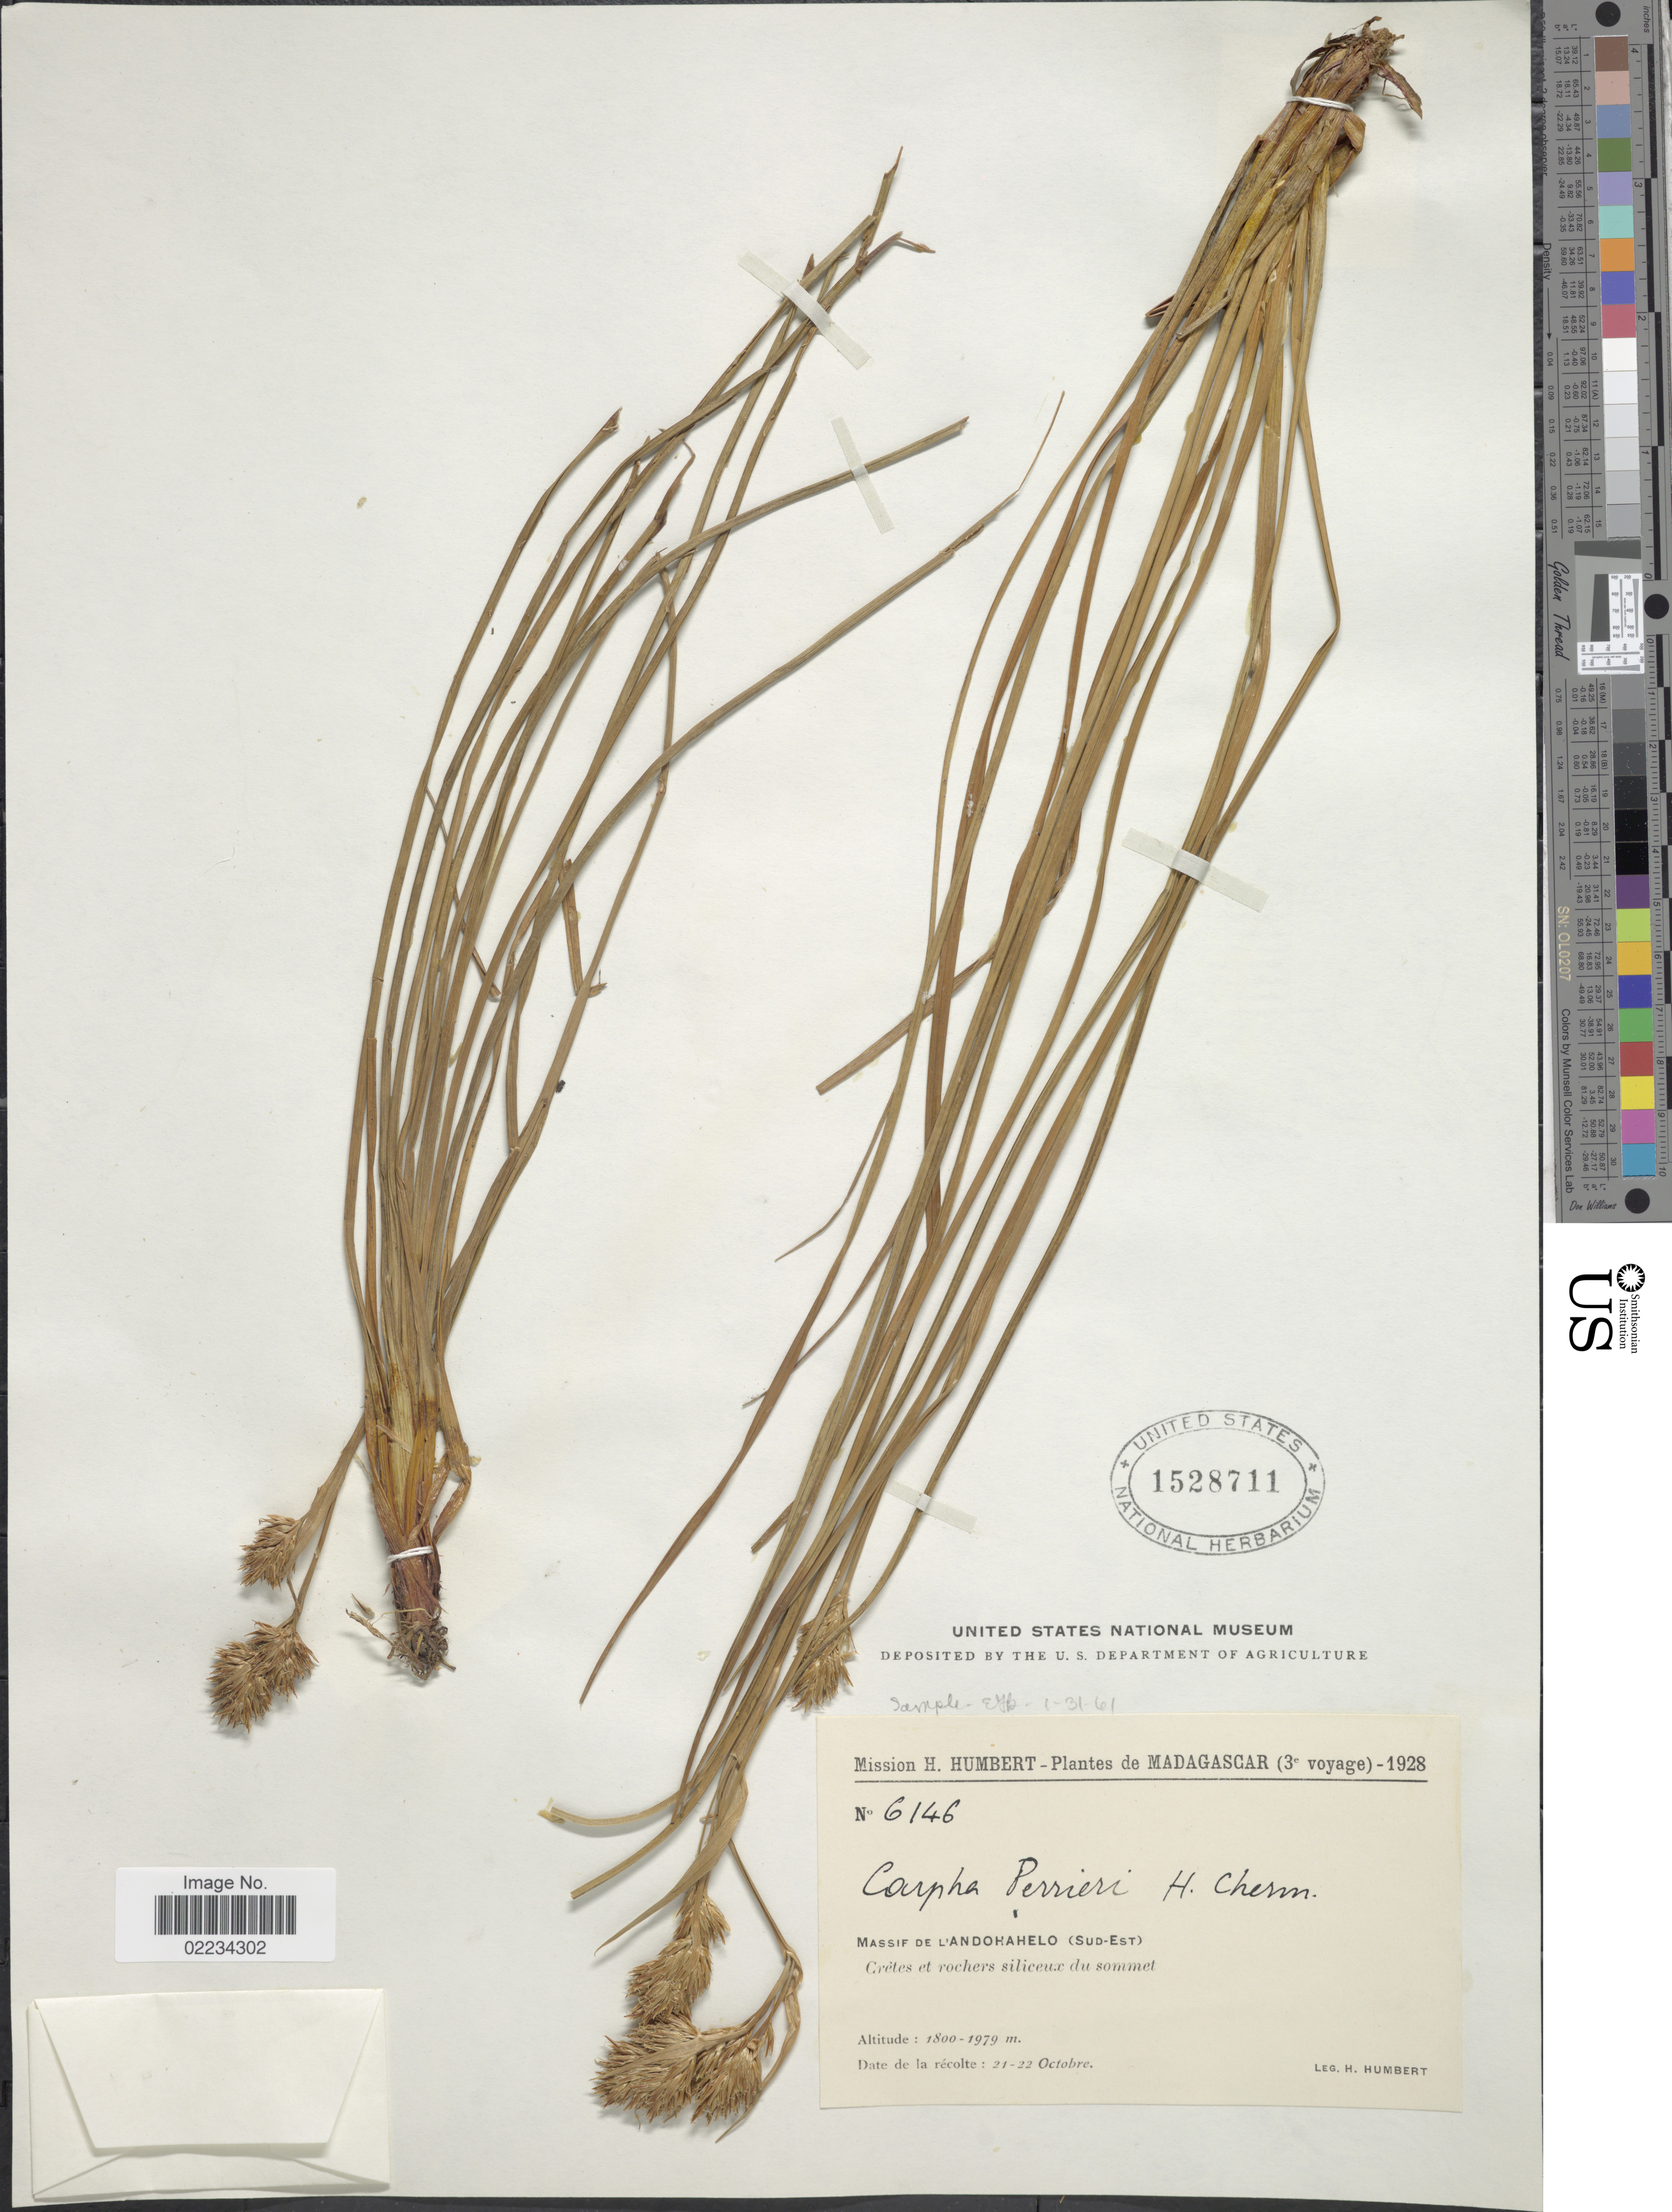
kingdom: Plantae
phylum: Tracheophyta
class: Liliopsida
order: Poales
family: Cyperaceae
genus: Carpha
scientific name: Carpha perrieri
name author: Cherm.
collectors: H. Humbert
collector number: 6146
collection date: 1928-10-21/1928-10-22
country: Madagascar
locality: Massif de l'Andohahelo (Sud-Est) Crêtes et rochers siliceux du sommet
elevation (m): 1800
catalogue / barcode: US 1528711